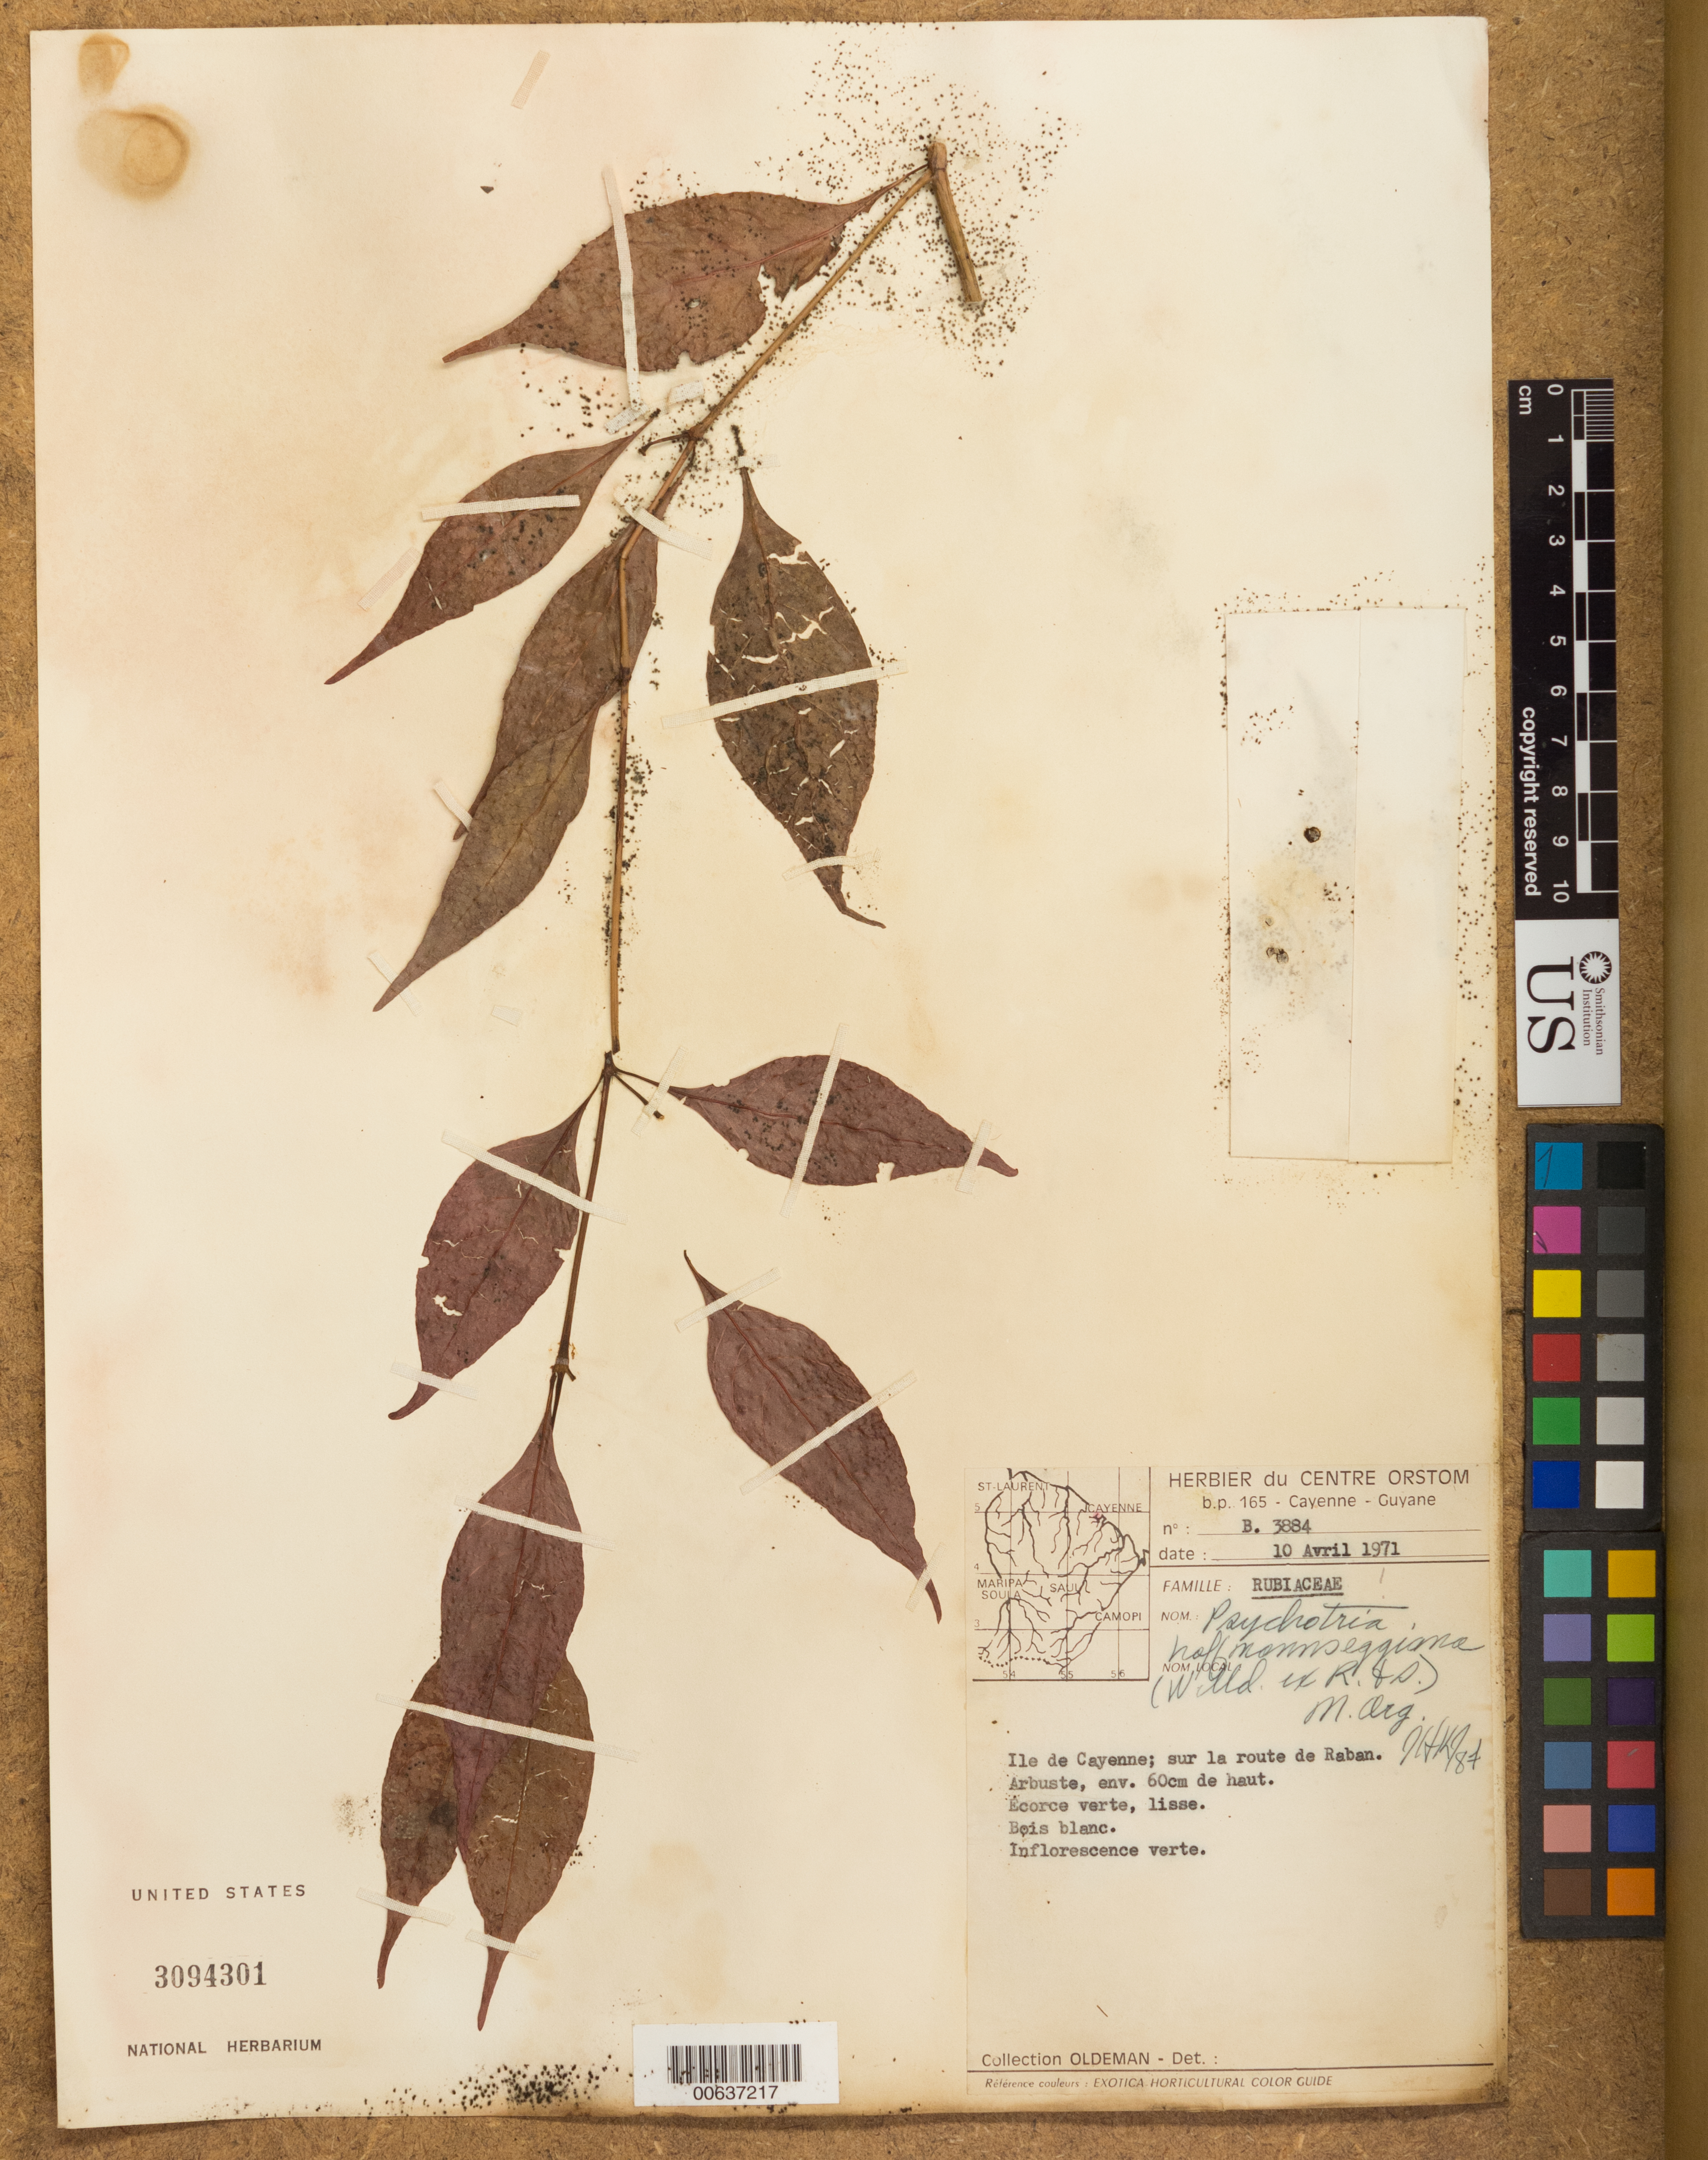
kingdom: Plantae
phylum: Tracheophyta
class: Magnoliopsida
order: Gentianales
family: Rubiaceae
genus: Psychotria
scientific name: Psychotria hoffmannseggiana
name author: (Willd. ex Roem. & Schult.) Müll. Arg.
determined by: Kirkbride, J. H.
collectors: R. Oldeman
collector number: B 3884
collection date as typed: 10-Apr-71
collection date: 1971-04-10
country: French Guiana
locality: Ile de Cayenne, route de Raban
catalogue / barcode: US 3094301